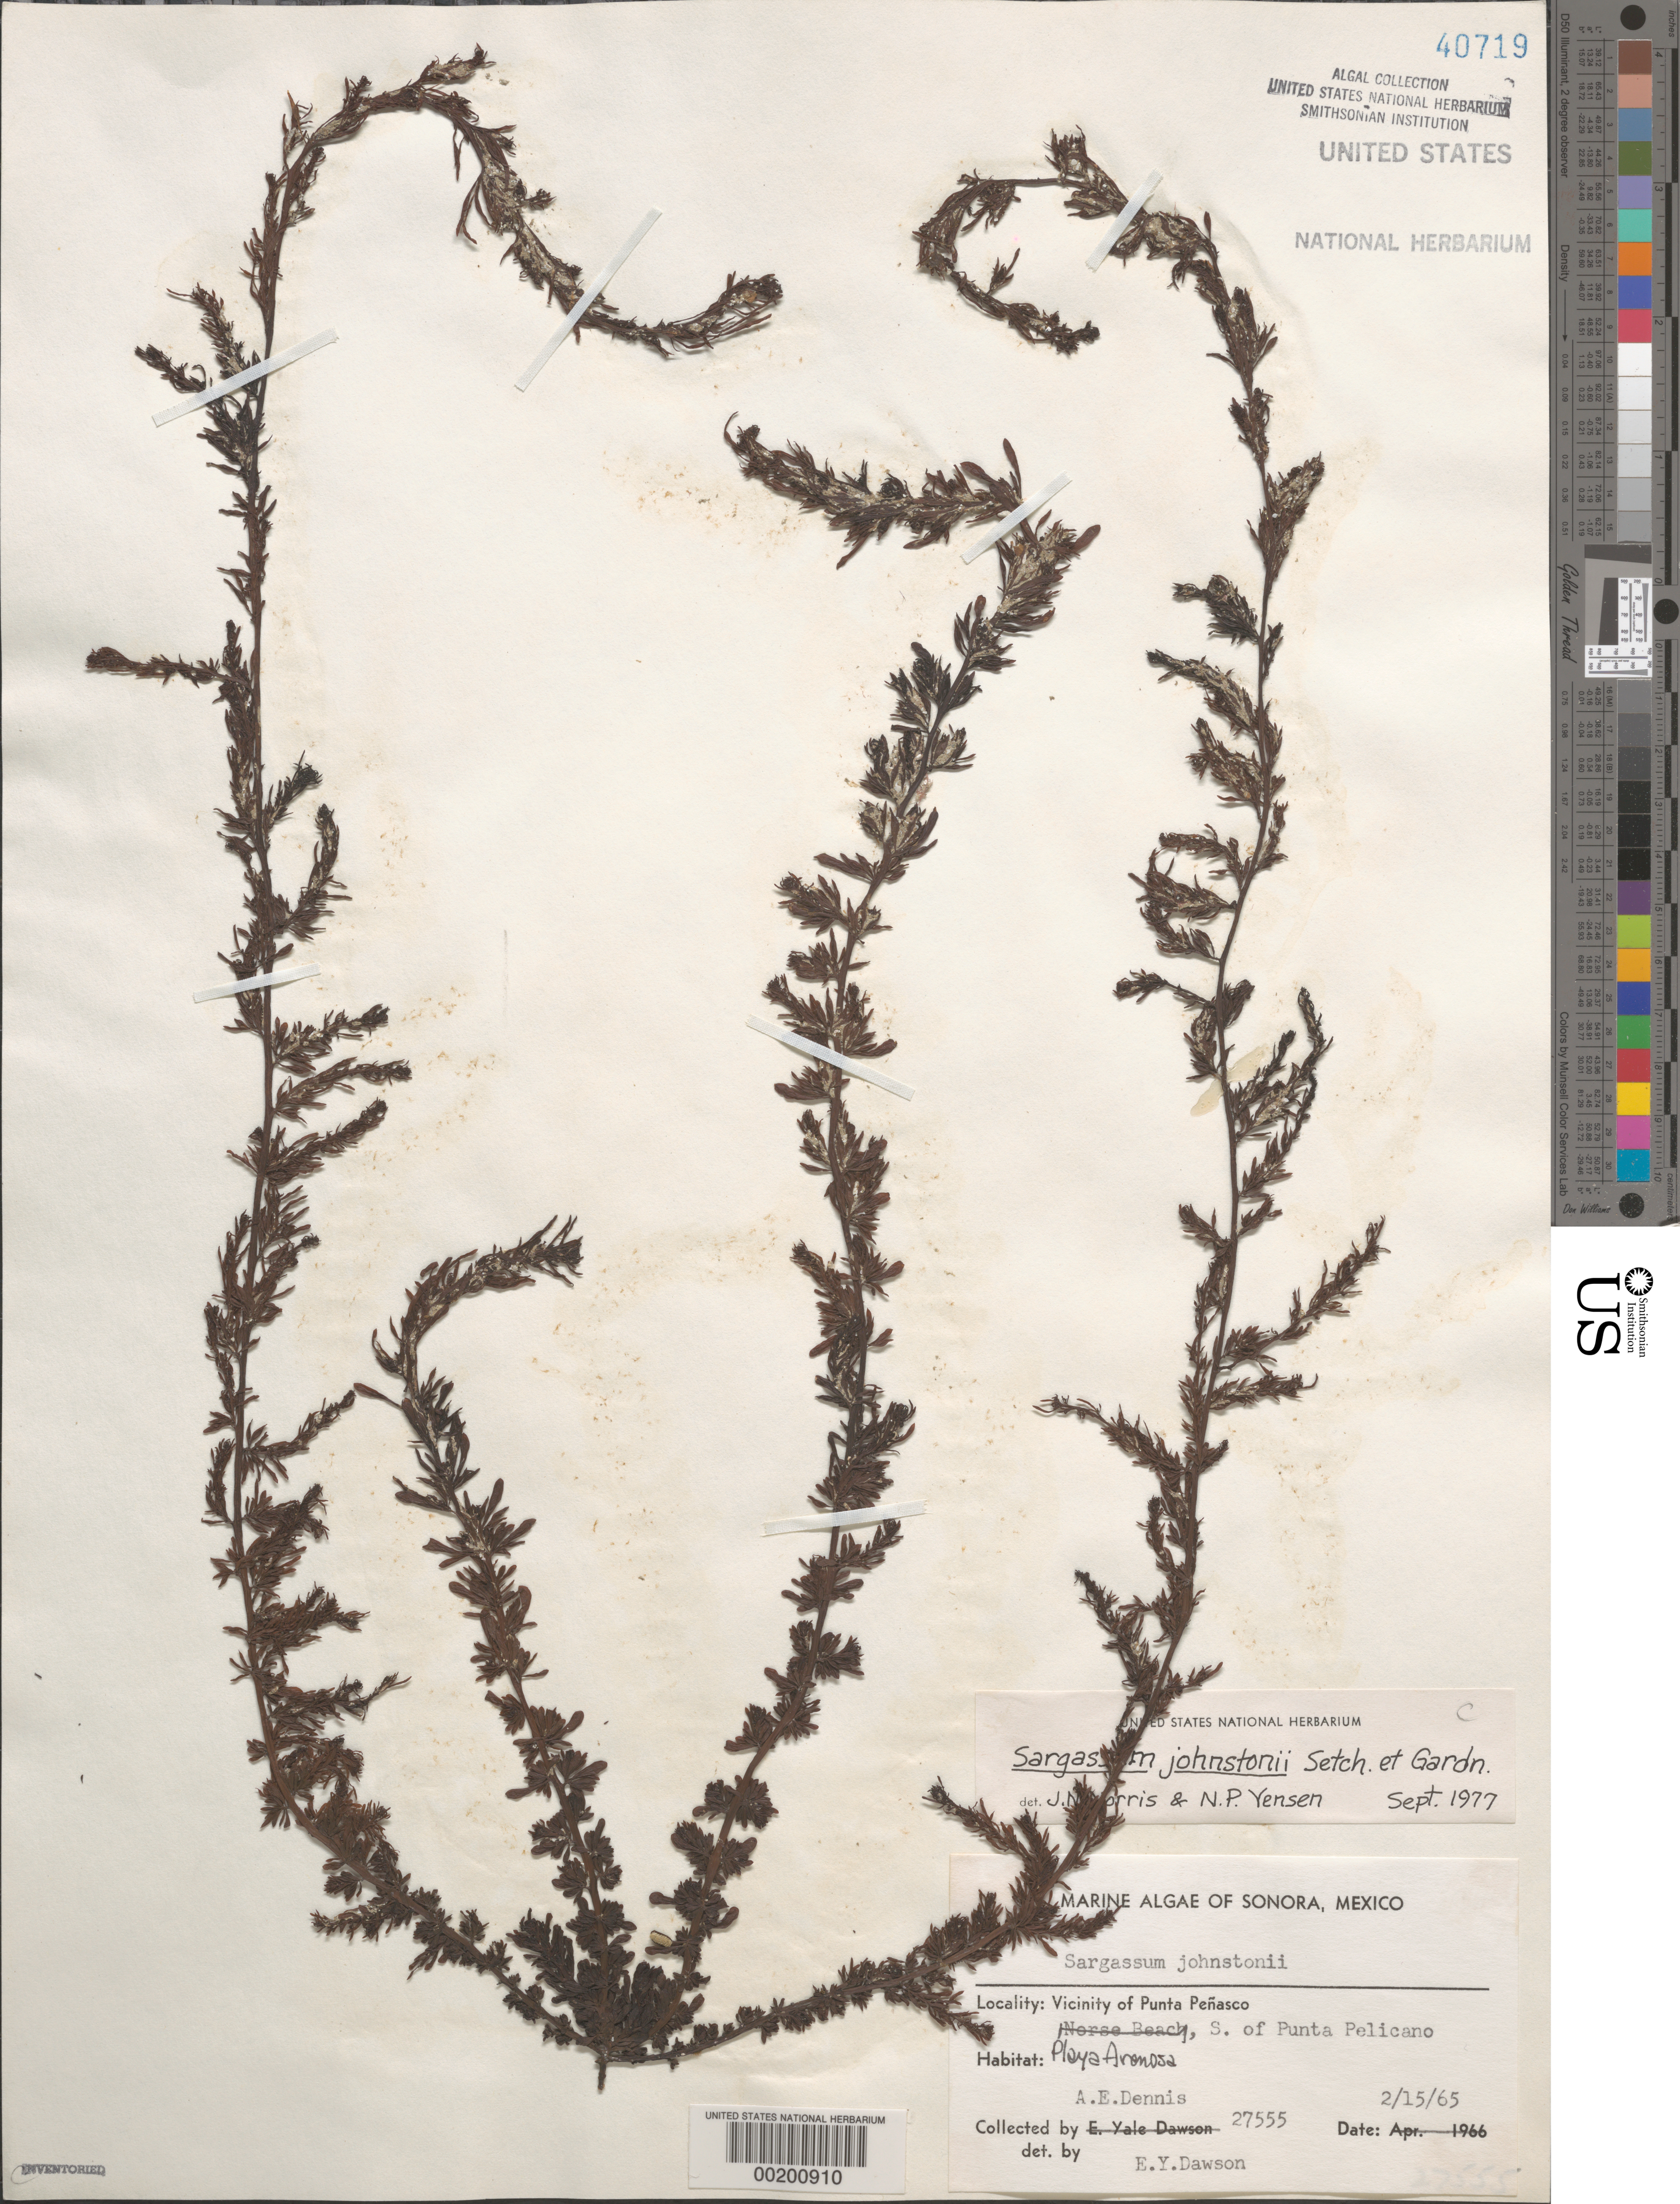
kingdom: Chromista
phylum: Ochrophyta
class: Phaeophyceae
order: Fucales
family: Sargassaceae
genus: Sargassum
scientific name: Sargassum johnstonii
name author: Setchell & N.L. Gardner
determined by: Norris, J. N.; Yensen, N. P.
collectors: A. Dennis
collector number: EYD 27555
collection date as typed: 15 Feb 1965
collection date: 1965-02-15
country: Mexico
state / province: Sonora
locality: Playa arenosa, south of punta pelicano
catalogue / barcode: US 40719